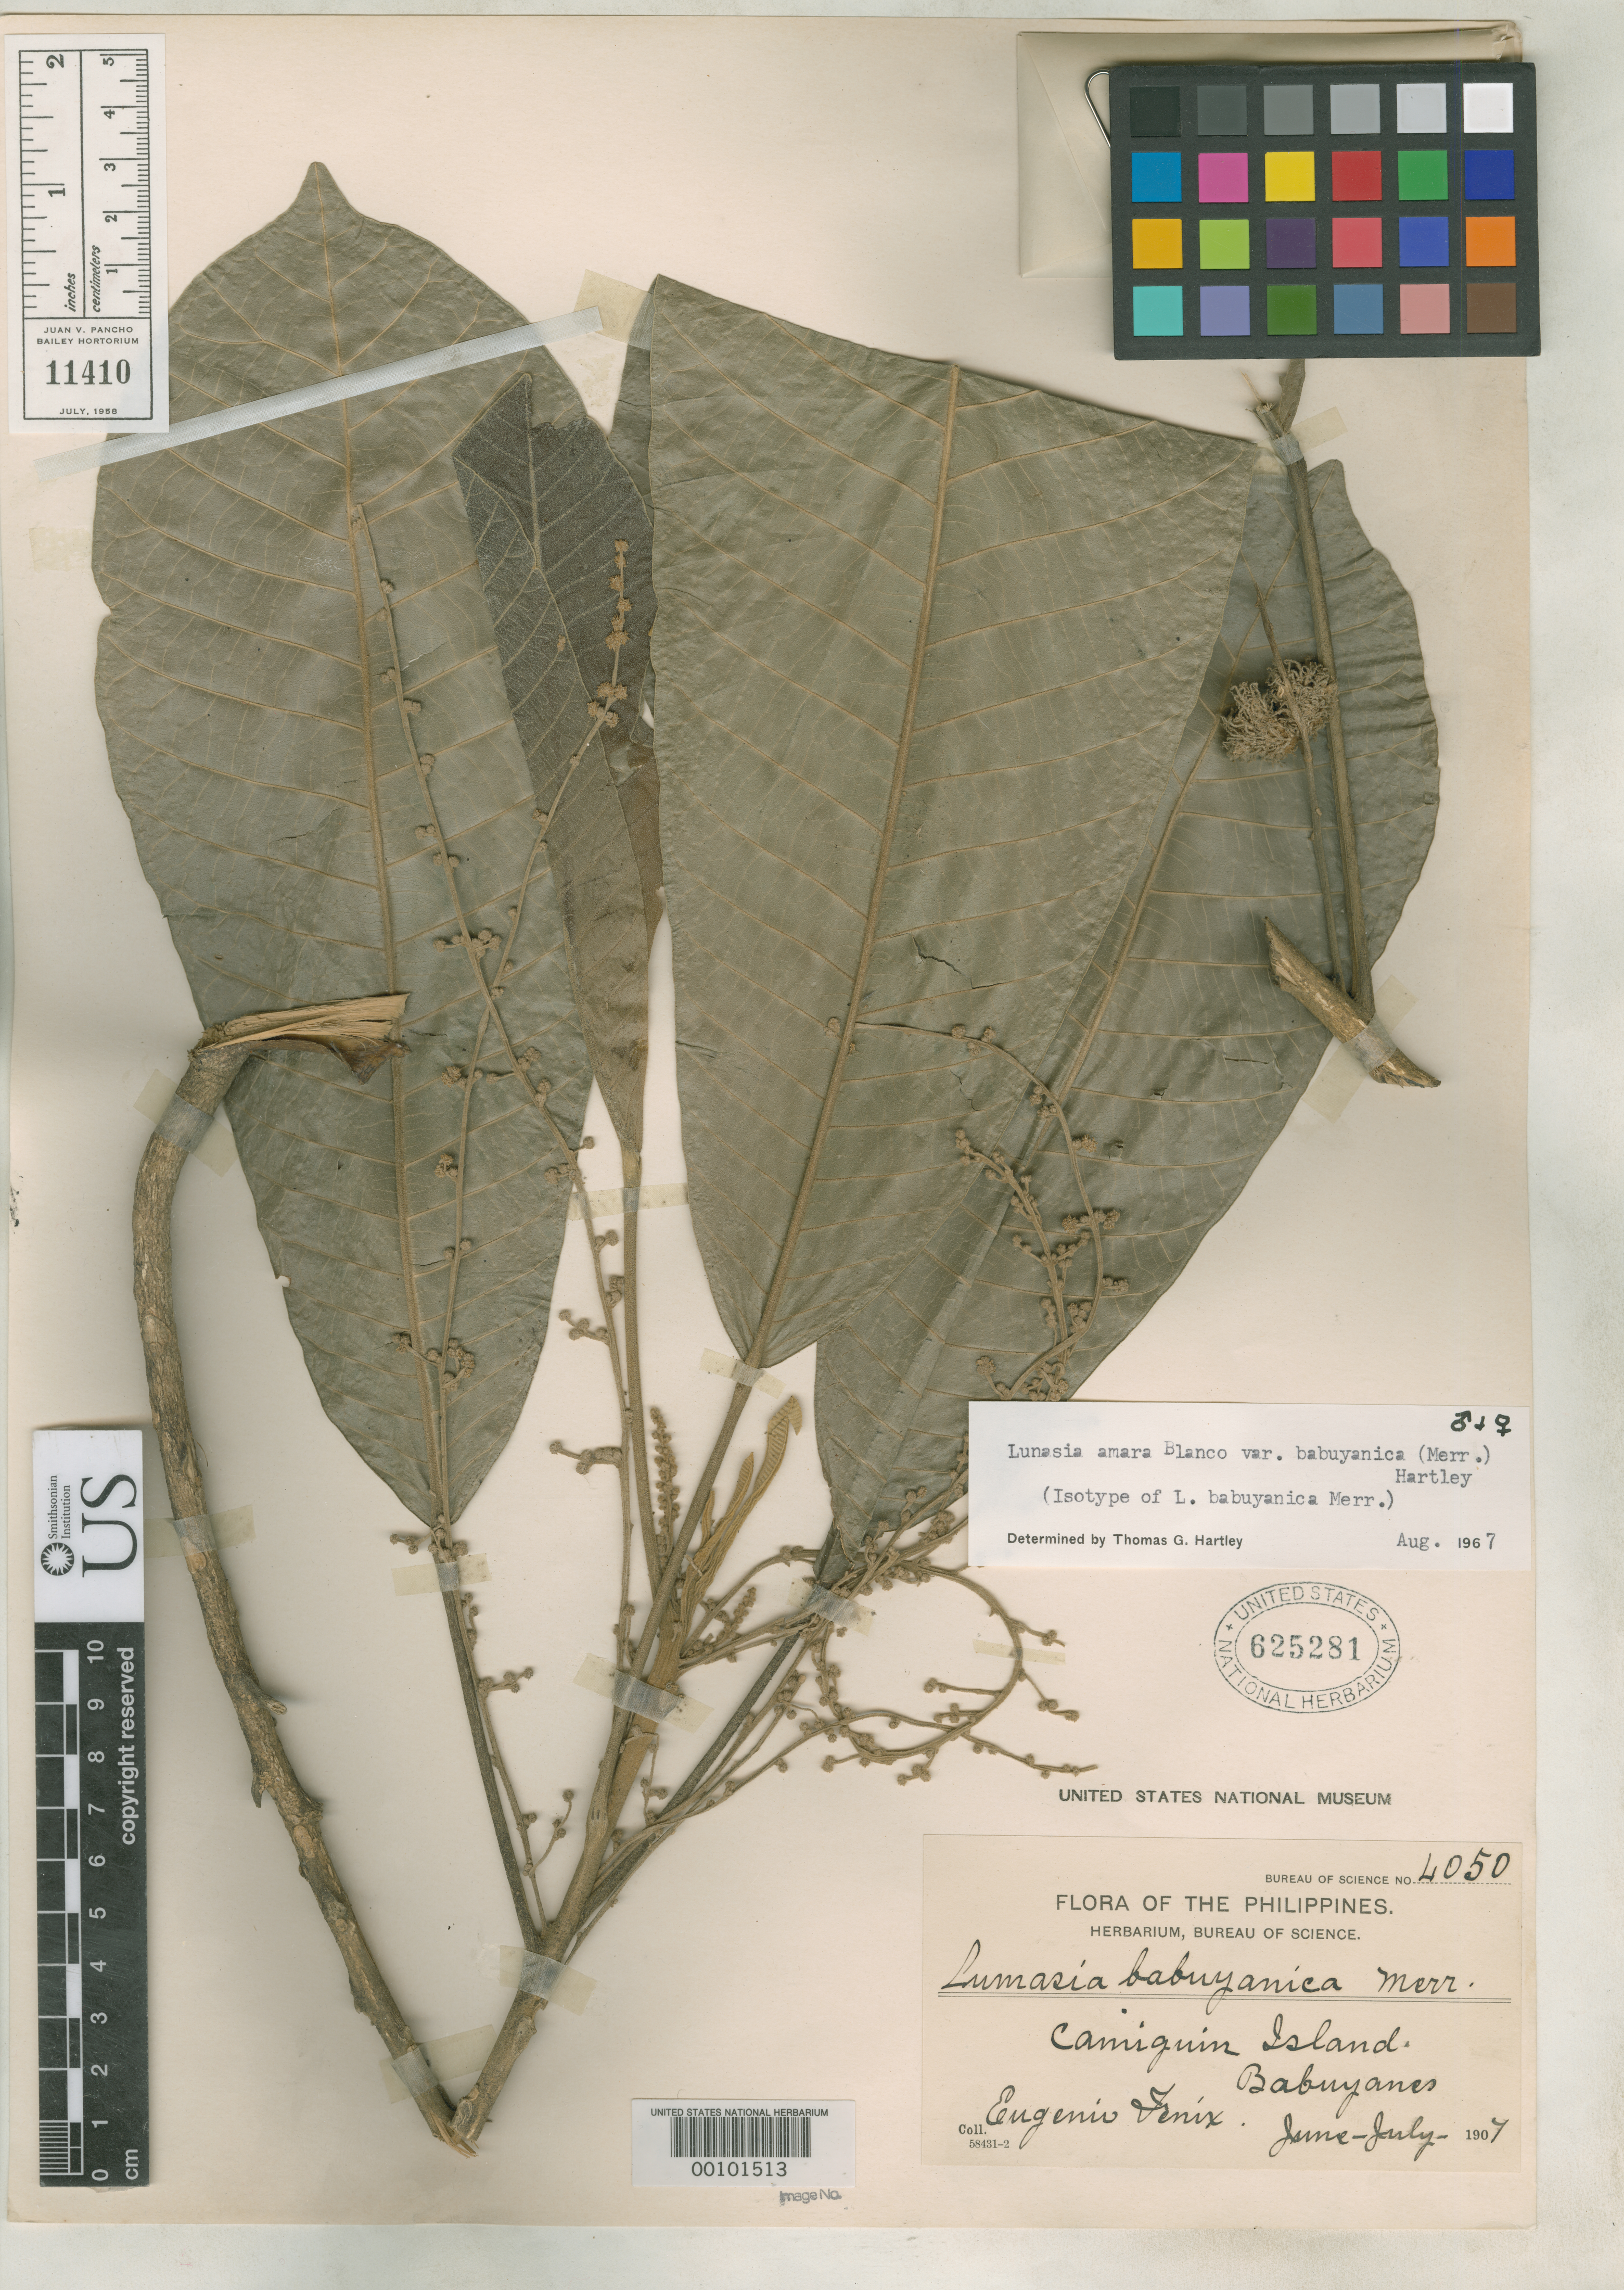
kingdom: Plantae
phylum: Tracheophyta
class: Magnoliopsida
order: Sapindales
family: Rutaceae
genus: Lunasia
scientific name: Lunasia babuyanica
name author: Merr.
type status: Isotype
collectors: E. Fénix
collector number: Bur. Sci. 4050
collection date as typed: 27 Jun 1907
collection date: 1907-06-27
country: Philippines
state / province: Northern Mindanao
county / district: Camiguin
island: Babuyan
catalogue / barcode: US 625281